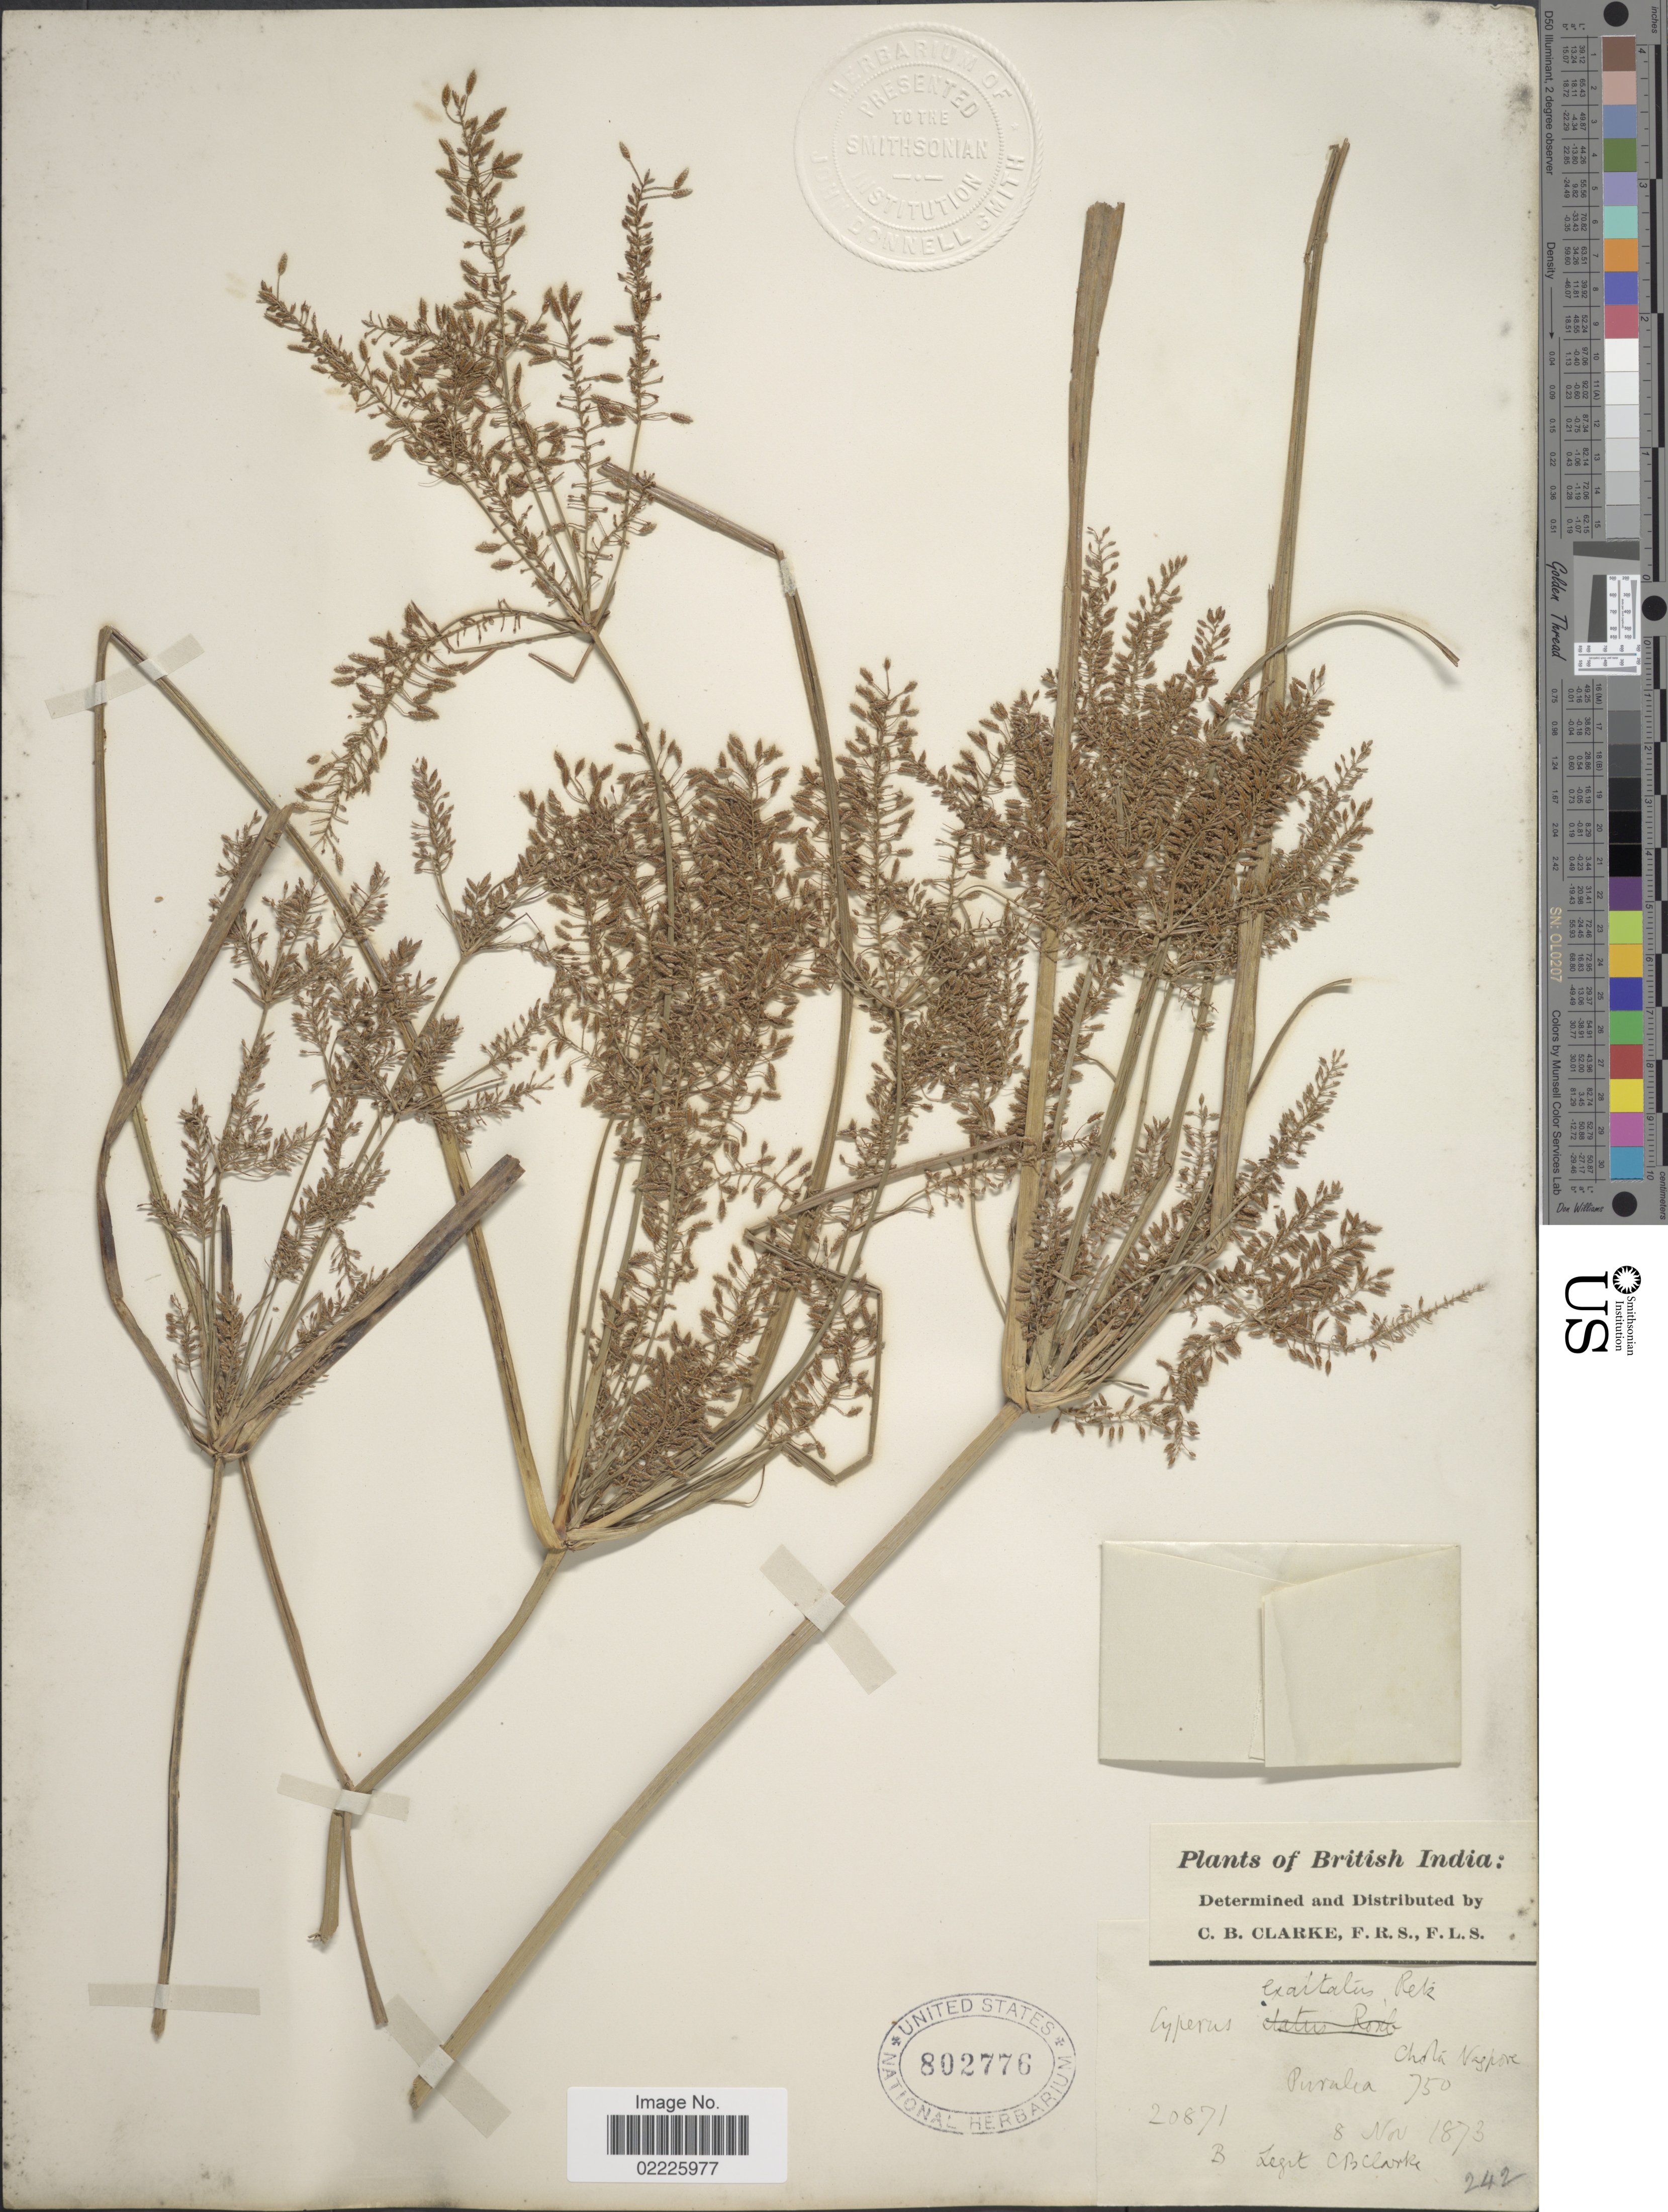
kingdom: Plantae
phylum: Tracheophyta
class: Liliopsida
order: Poales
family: Cyperaceae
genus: Cyperus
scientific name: Cyperus exaltatus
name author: Retz.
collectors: C. B. Clarke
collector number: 20871B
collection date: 1873-11-08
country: India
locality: British India, Chota Nypore, Puralia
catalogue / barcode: US 802776